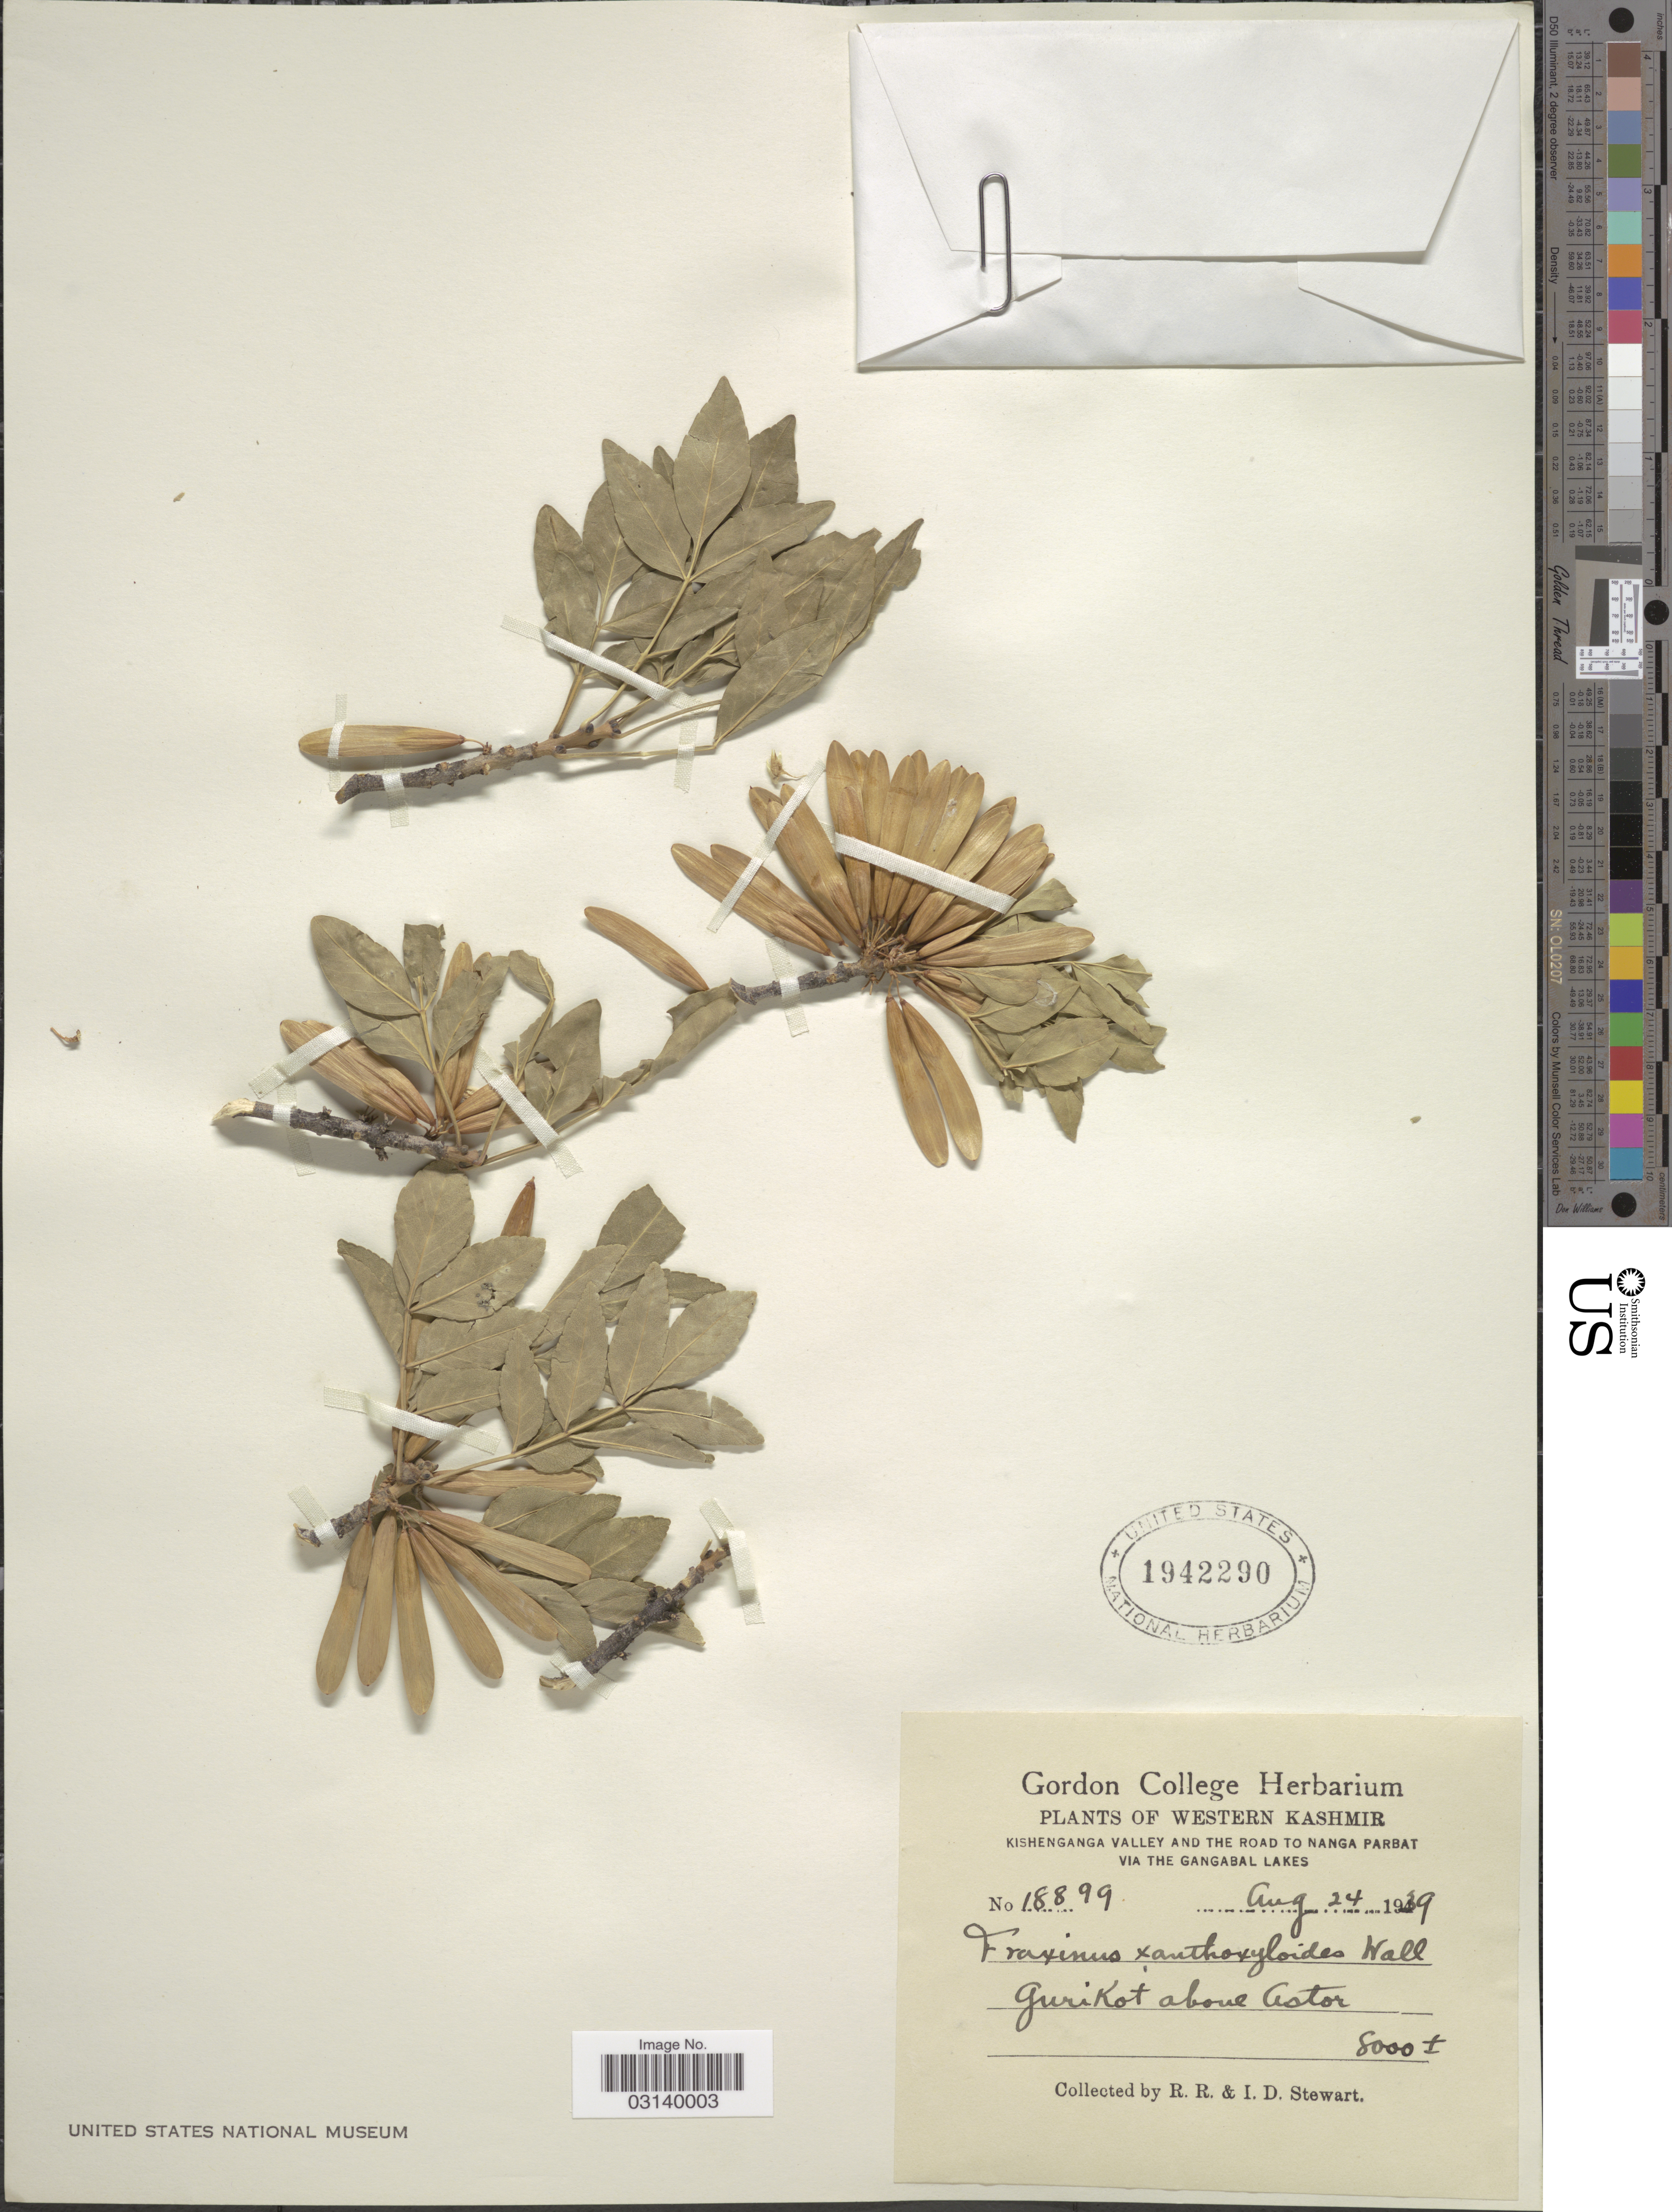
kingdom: Plantae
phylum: Tracheophyta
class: Magnoliopsida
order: Lamiales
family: Oleaceae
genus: Fraxinus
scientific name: Fraxinus xanthoxyloides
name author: (G. Don) Wall. ex A. DC.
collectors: R. Stewart & I. Stewart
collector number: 18899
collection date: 1939-08-24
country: Pakistan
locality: Western Kashmir. Kishenganga Valley and the Road to Nanga Parbat via the Gangabal Lakes. Gurikot above Astor.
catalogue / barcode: US 1942290